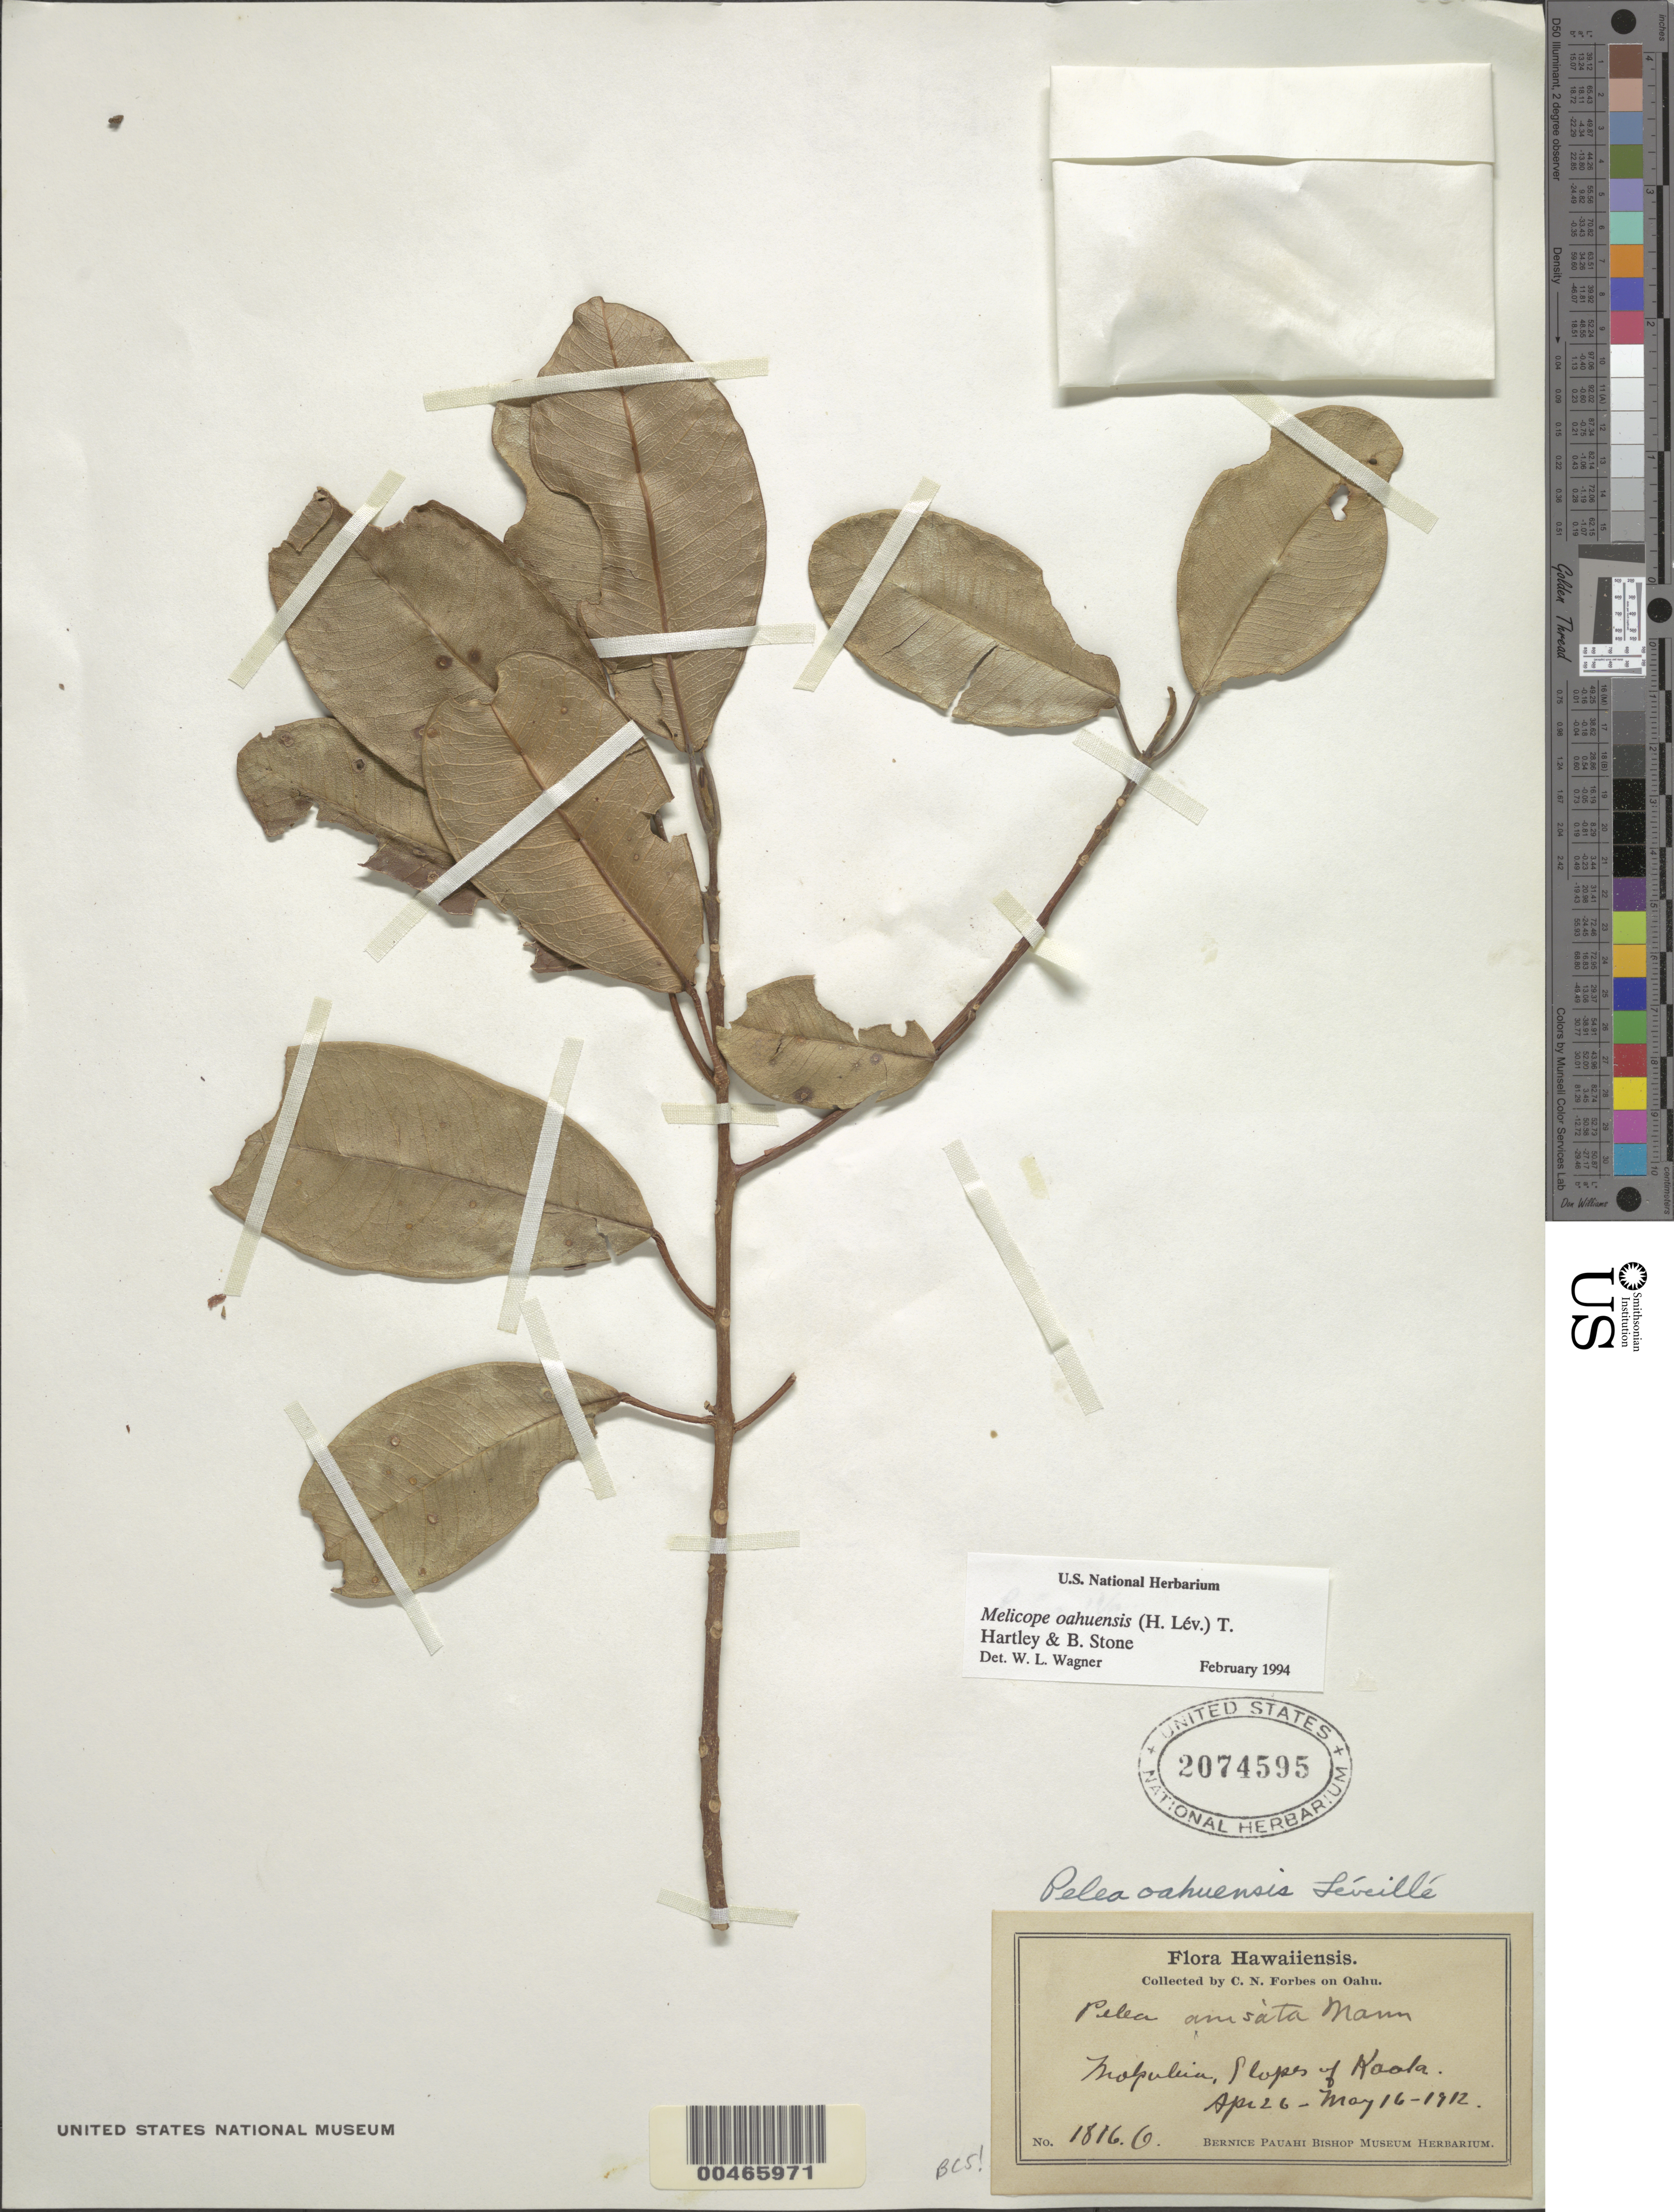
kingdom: Plantae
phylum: Tracheophyta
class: Magnoliopsida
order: Sapindales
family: Rutaceae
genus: Melicope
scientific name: Melicope oahuensis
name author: (H. Lév.) T.G. Hartley & B.C. Stone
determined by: Wagner, W. L., (BOT), Smithsonian Institution - National Museum of Natural History (UNITED STATES)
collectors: C. N. Forbes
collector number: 1816.O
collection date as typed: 26 Apr 1912 to 16 May 1912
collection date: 1912-04-26/1912-05-16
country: United States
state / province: Hawaii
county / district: Honolulu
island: Oahu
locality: Mokuleia, slopes of Kaala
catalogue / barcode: US 2074595